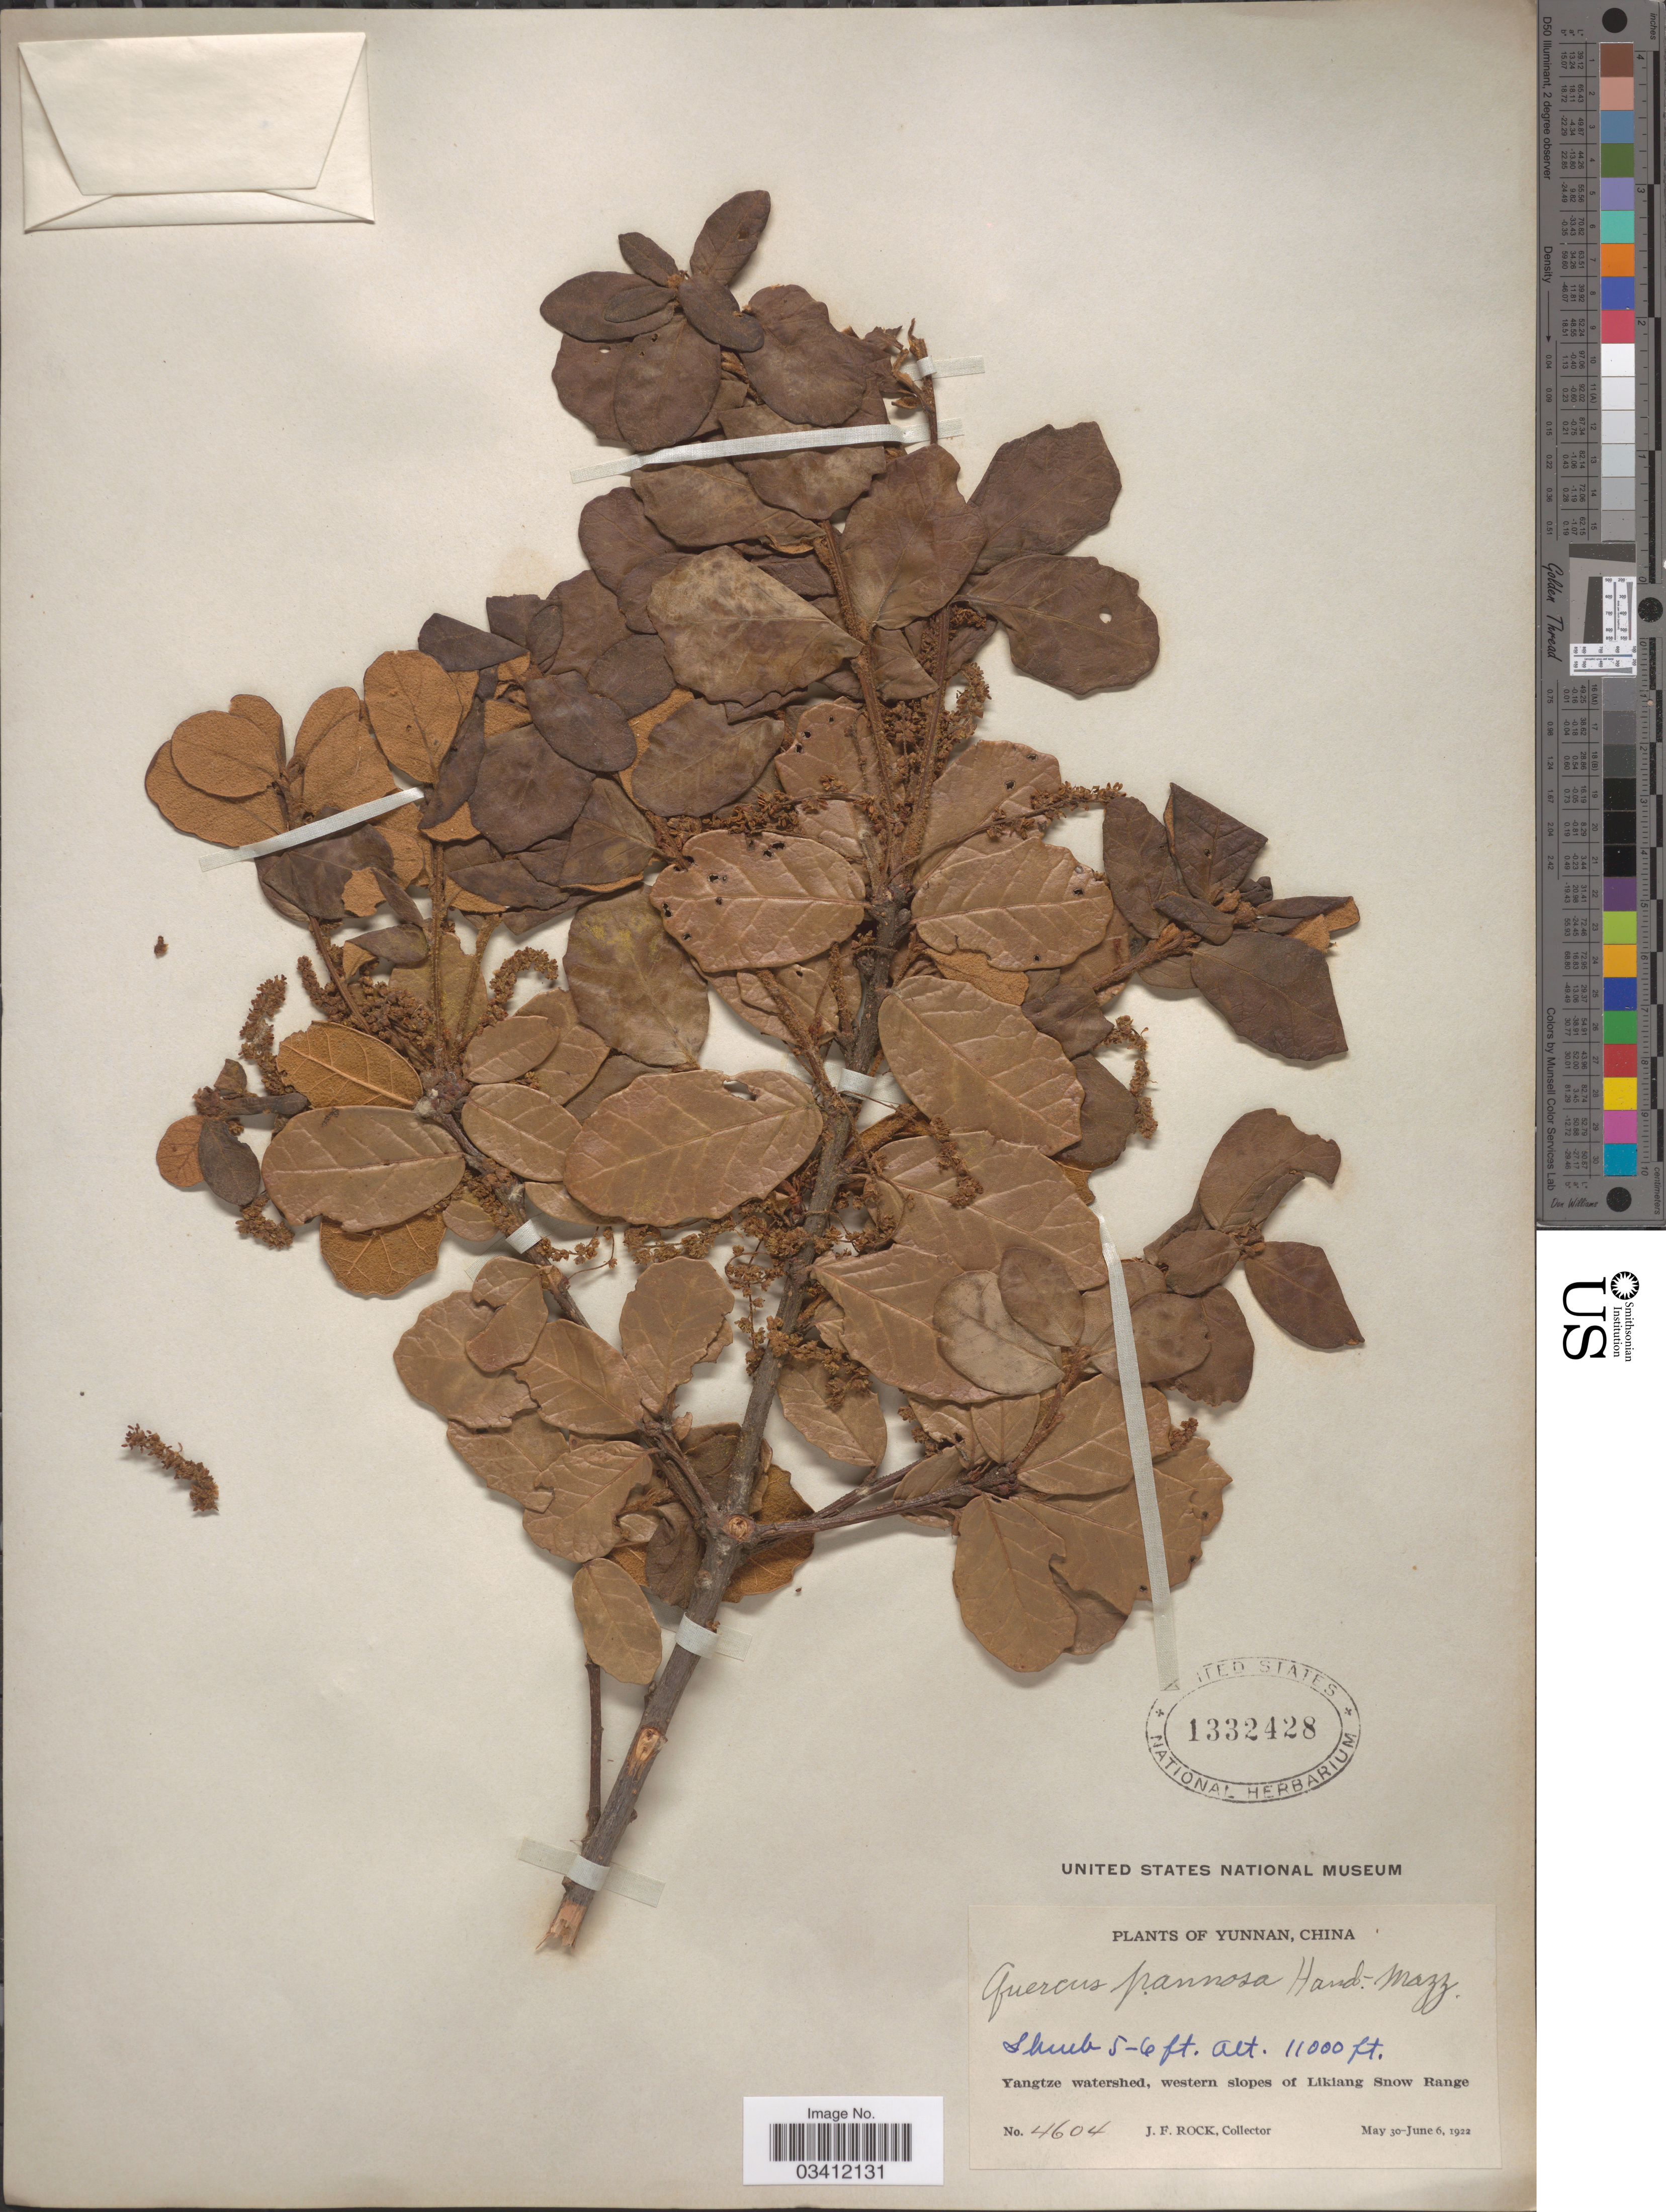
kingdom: Plantae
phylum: Tracheophyta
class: Magnoliopsida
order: Fagales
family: Fagaceae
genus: Quercus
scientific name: Quercus pannosa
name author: Hand.-Mazz.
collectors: J. Rock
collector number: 4604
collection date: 1922-05-30/1922-06-06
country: China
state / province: Yunnan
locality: Yangtze watershed, western slopes of Likiang Snow Range.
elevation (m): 3353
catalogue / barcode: US 1332428